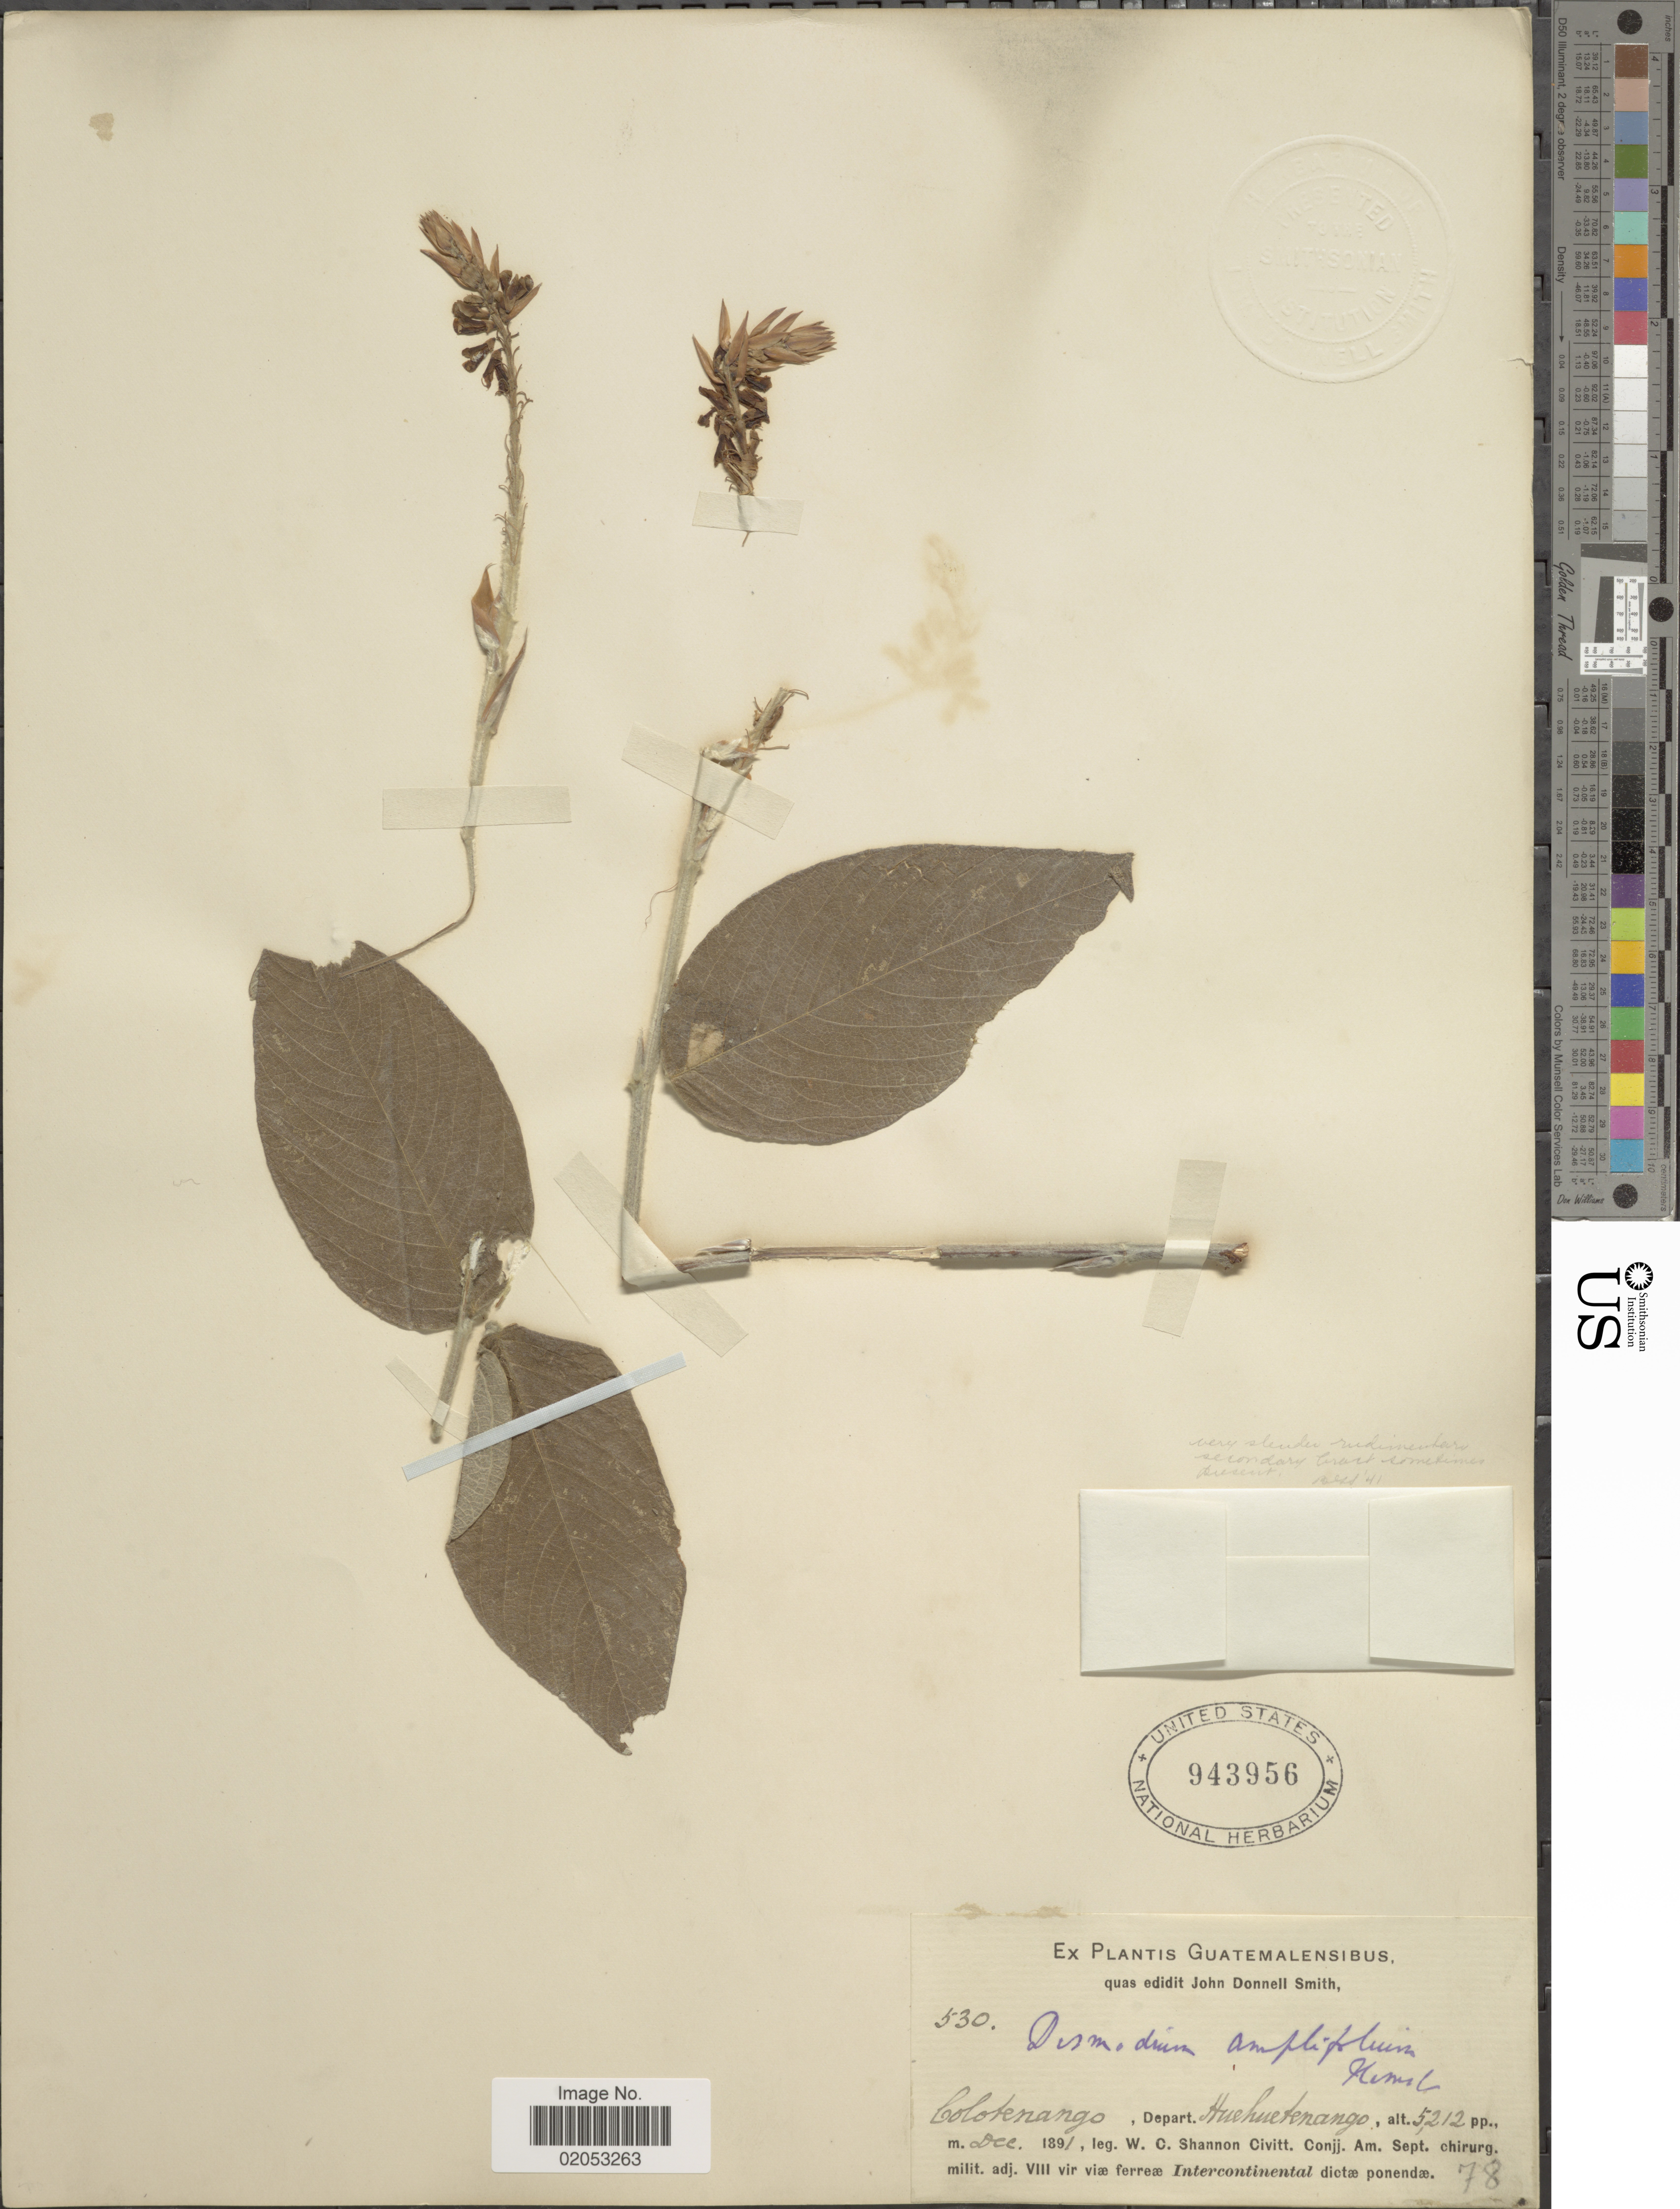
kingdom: Plantae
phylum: Tracheophyta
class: Magnoliopsida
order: Fabales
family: Fabaceae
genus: Desmodium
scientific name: Desmodium amplifolium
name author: Hemsl.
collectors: W. C. Shannon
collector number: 530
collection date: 1891-12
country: Guatemala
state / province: Huehuetenango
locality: Guatemalensibus, Colotenango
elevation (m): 1589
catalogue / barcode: US 943956